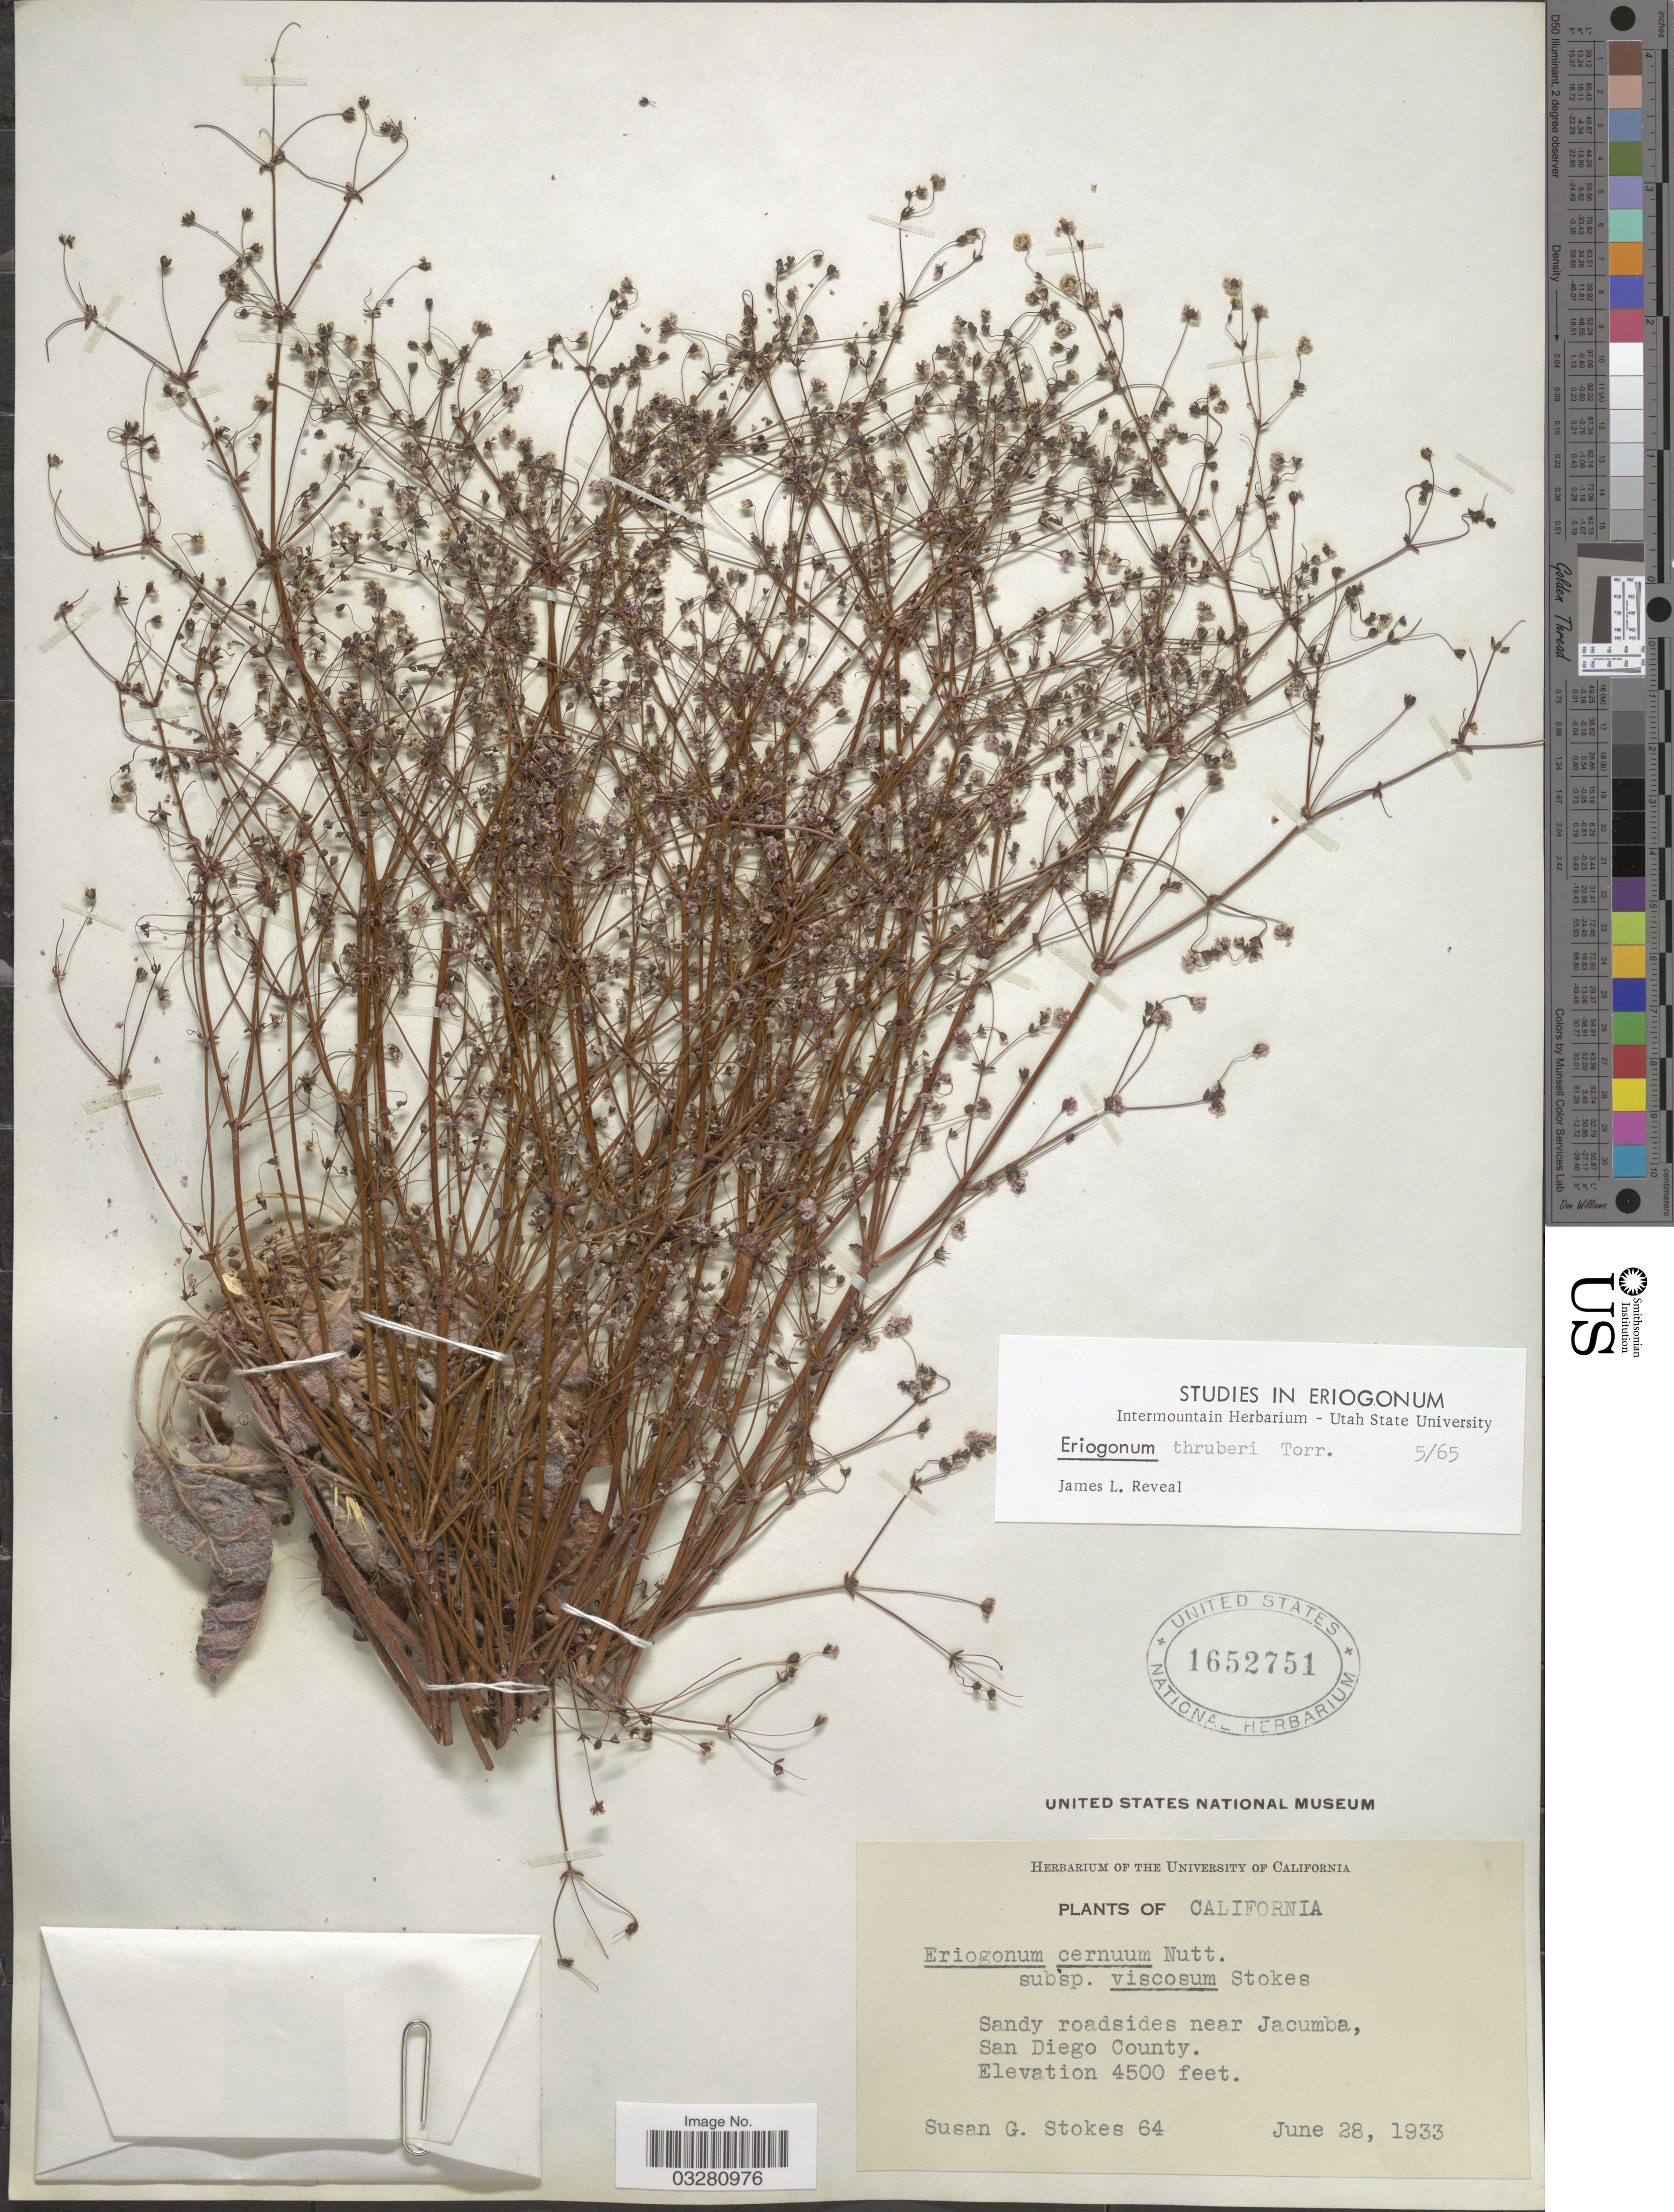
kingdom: Plantae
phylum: Tracheophyta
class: Magnoliopsida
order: Caryophyllales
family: Polygonaceae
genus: Eriogonum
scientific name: Eriogonum thurberi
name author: Torr.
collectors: S. G. Stokes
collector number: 64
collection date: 1933-06-28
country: United States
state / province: California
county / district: San Diego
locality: Sandy roadsides near Jacumba, San Diego County.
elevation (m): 1372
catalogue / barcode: US 1652751